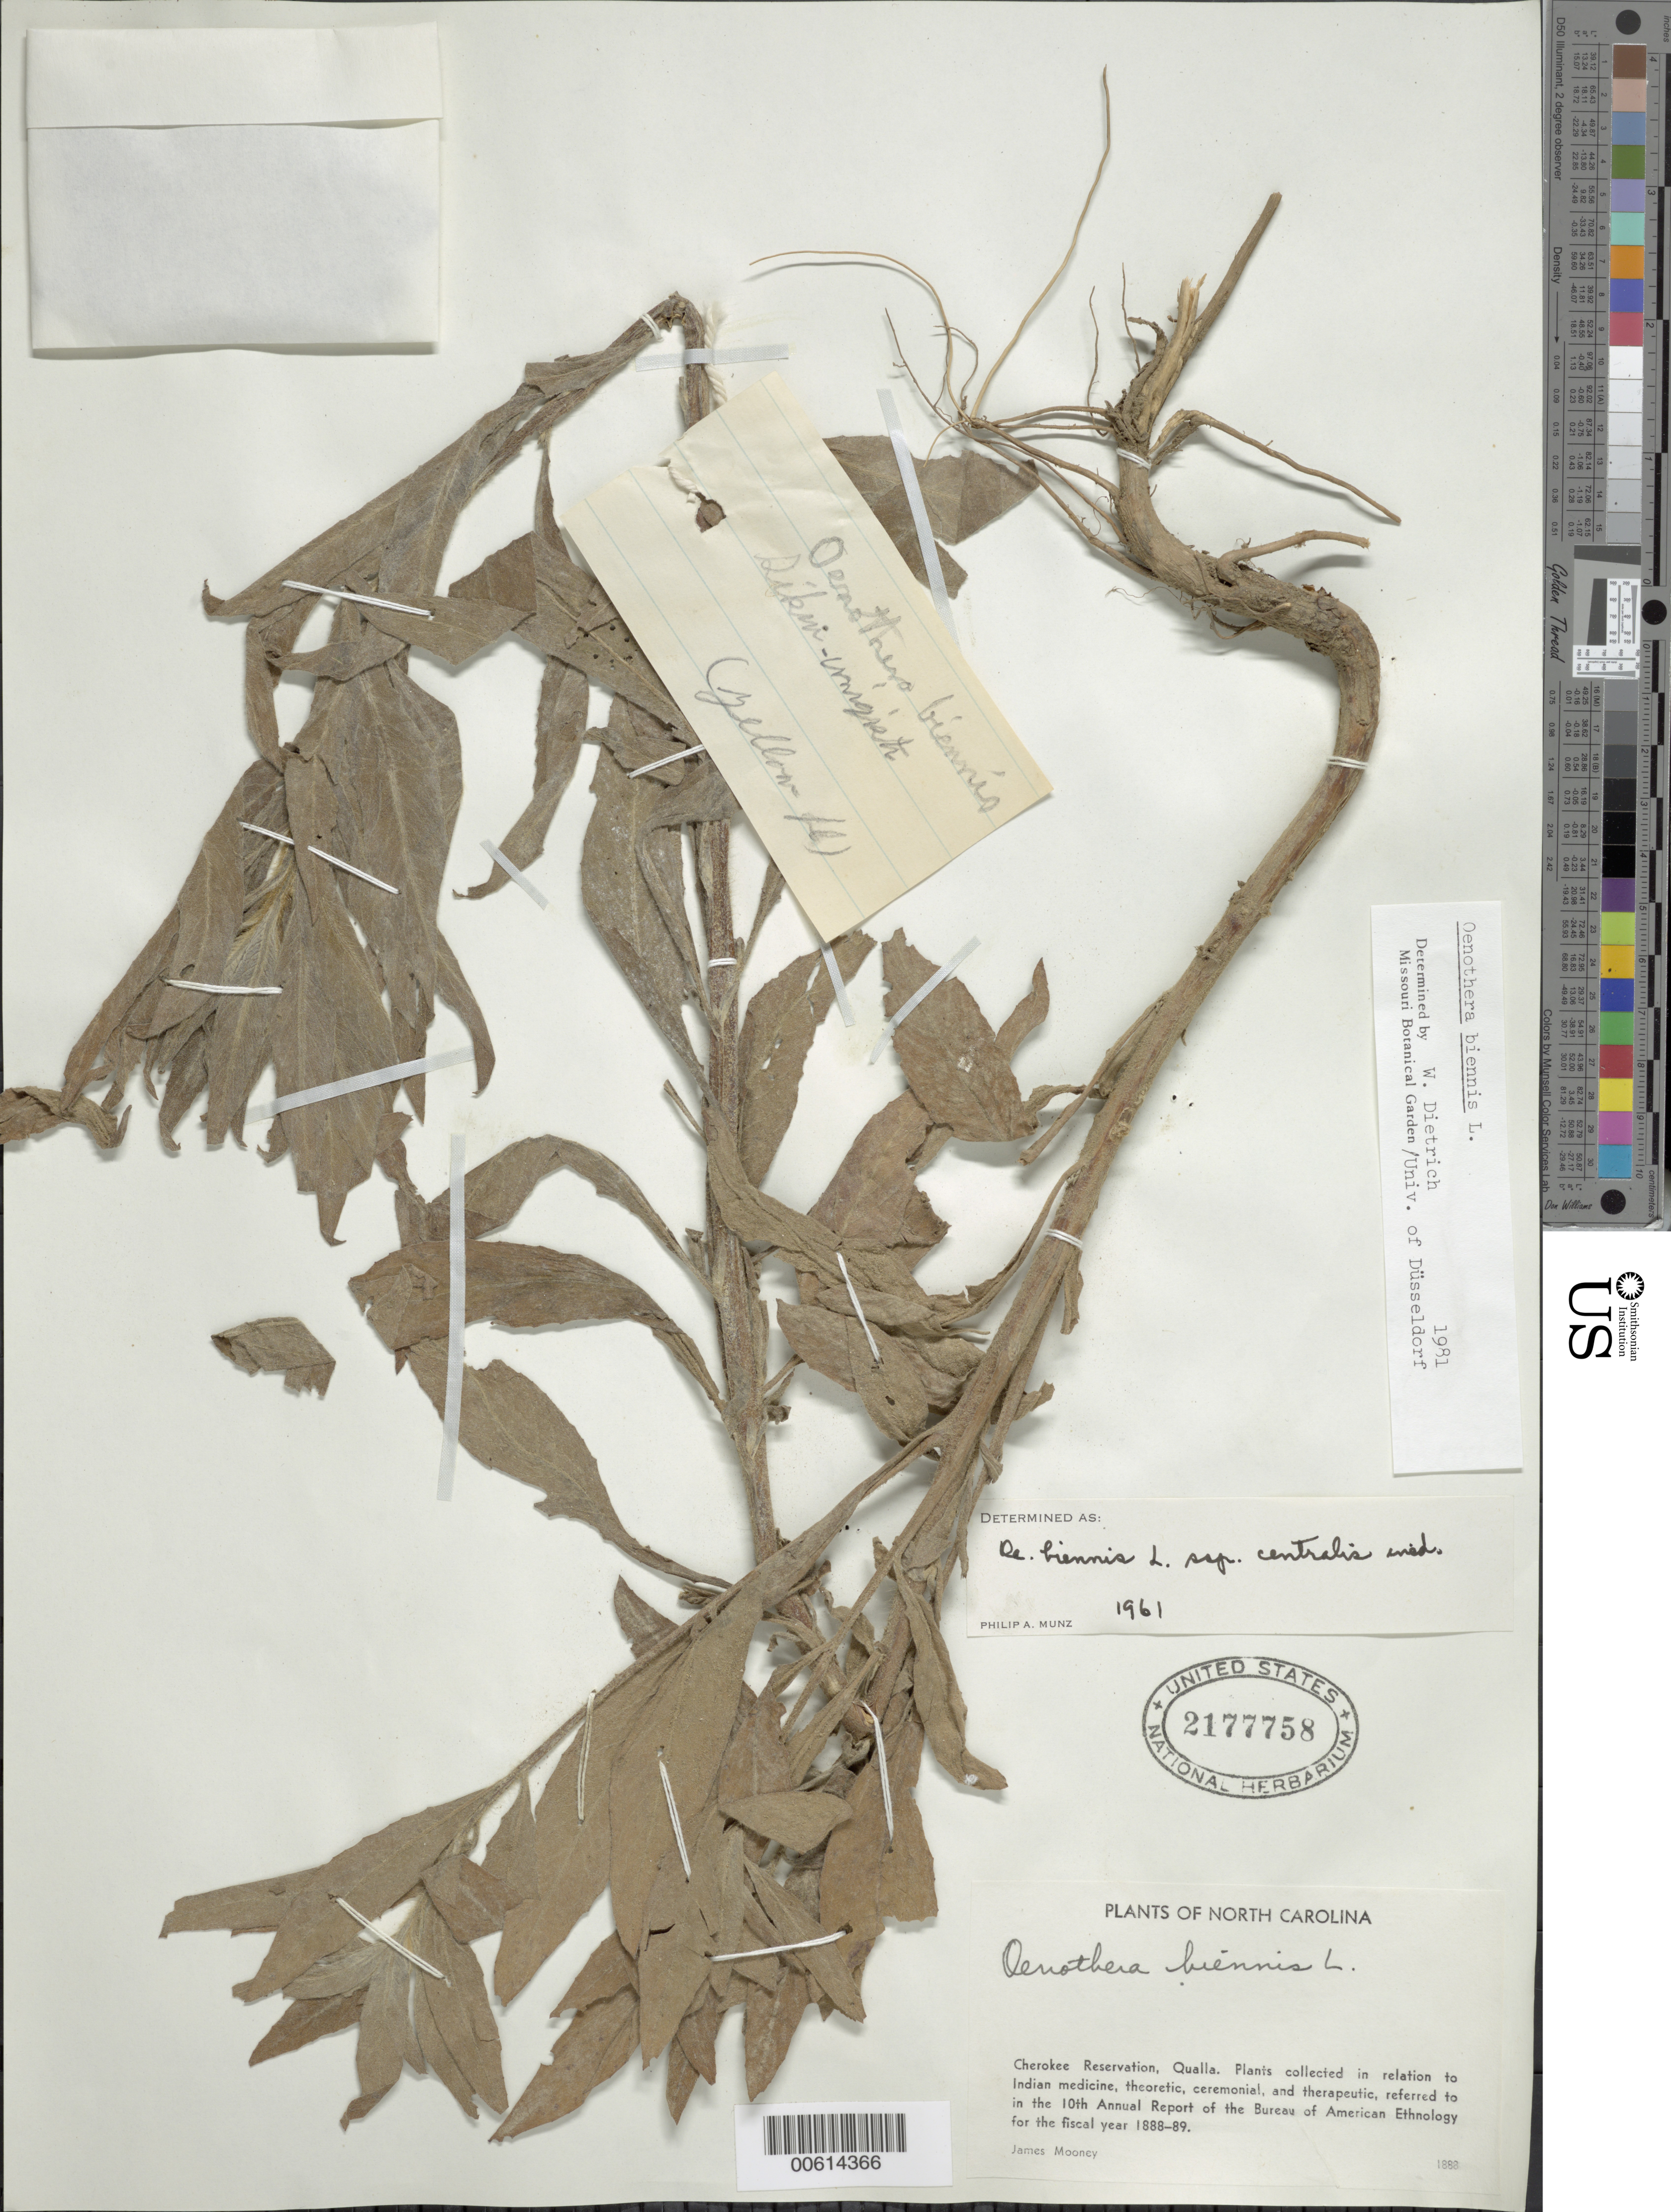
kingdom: Plantae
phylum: Tracheophyta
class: Magnoliopsida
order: Myrtales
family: Onagraceae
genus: Oenothera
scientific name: Oenothera biennis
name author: L.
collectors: J. Mooney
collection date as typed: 1888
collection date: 1888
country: United States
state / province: North Carolina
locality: Cherokee Reservation, Qualla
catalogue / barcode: US 2177758